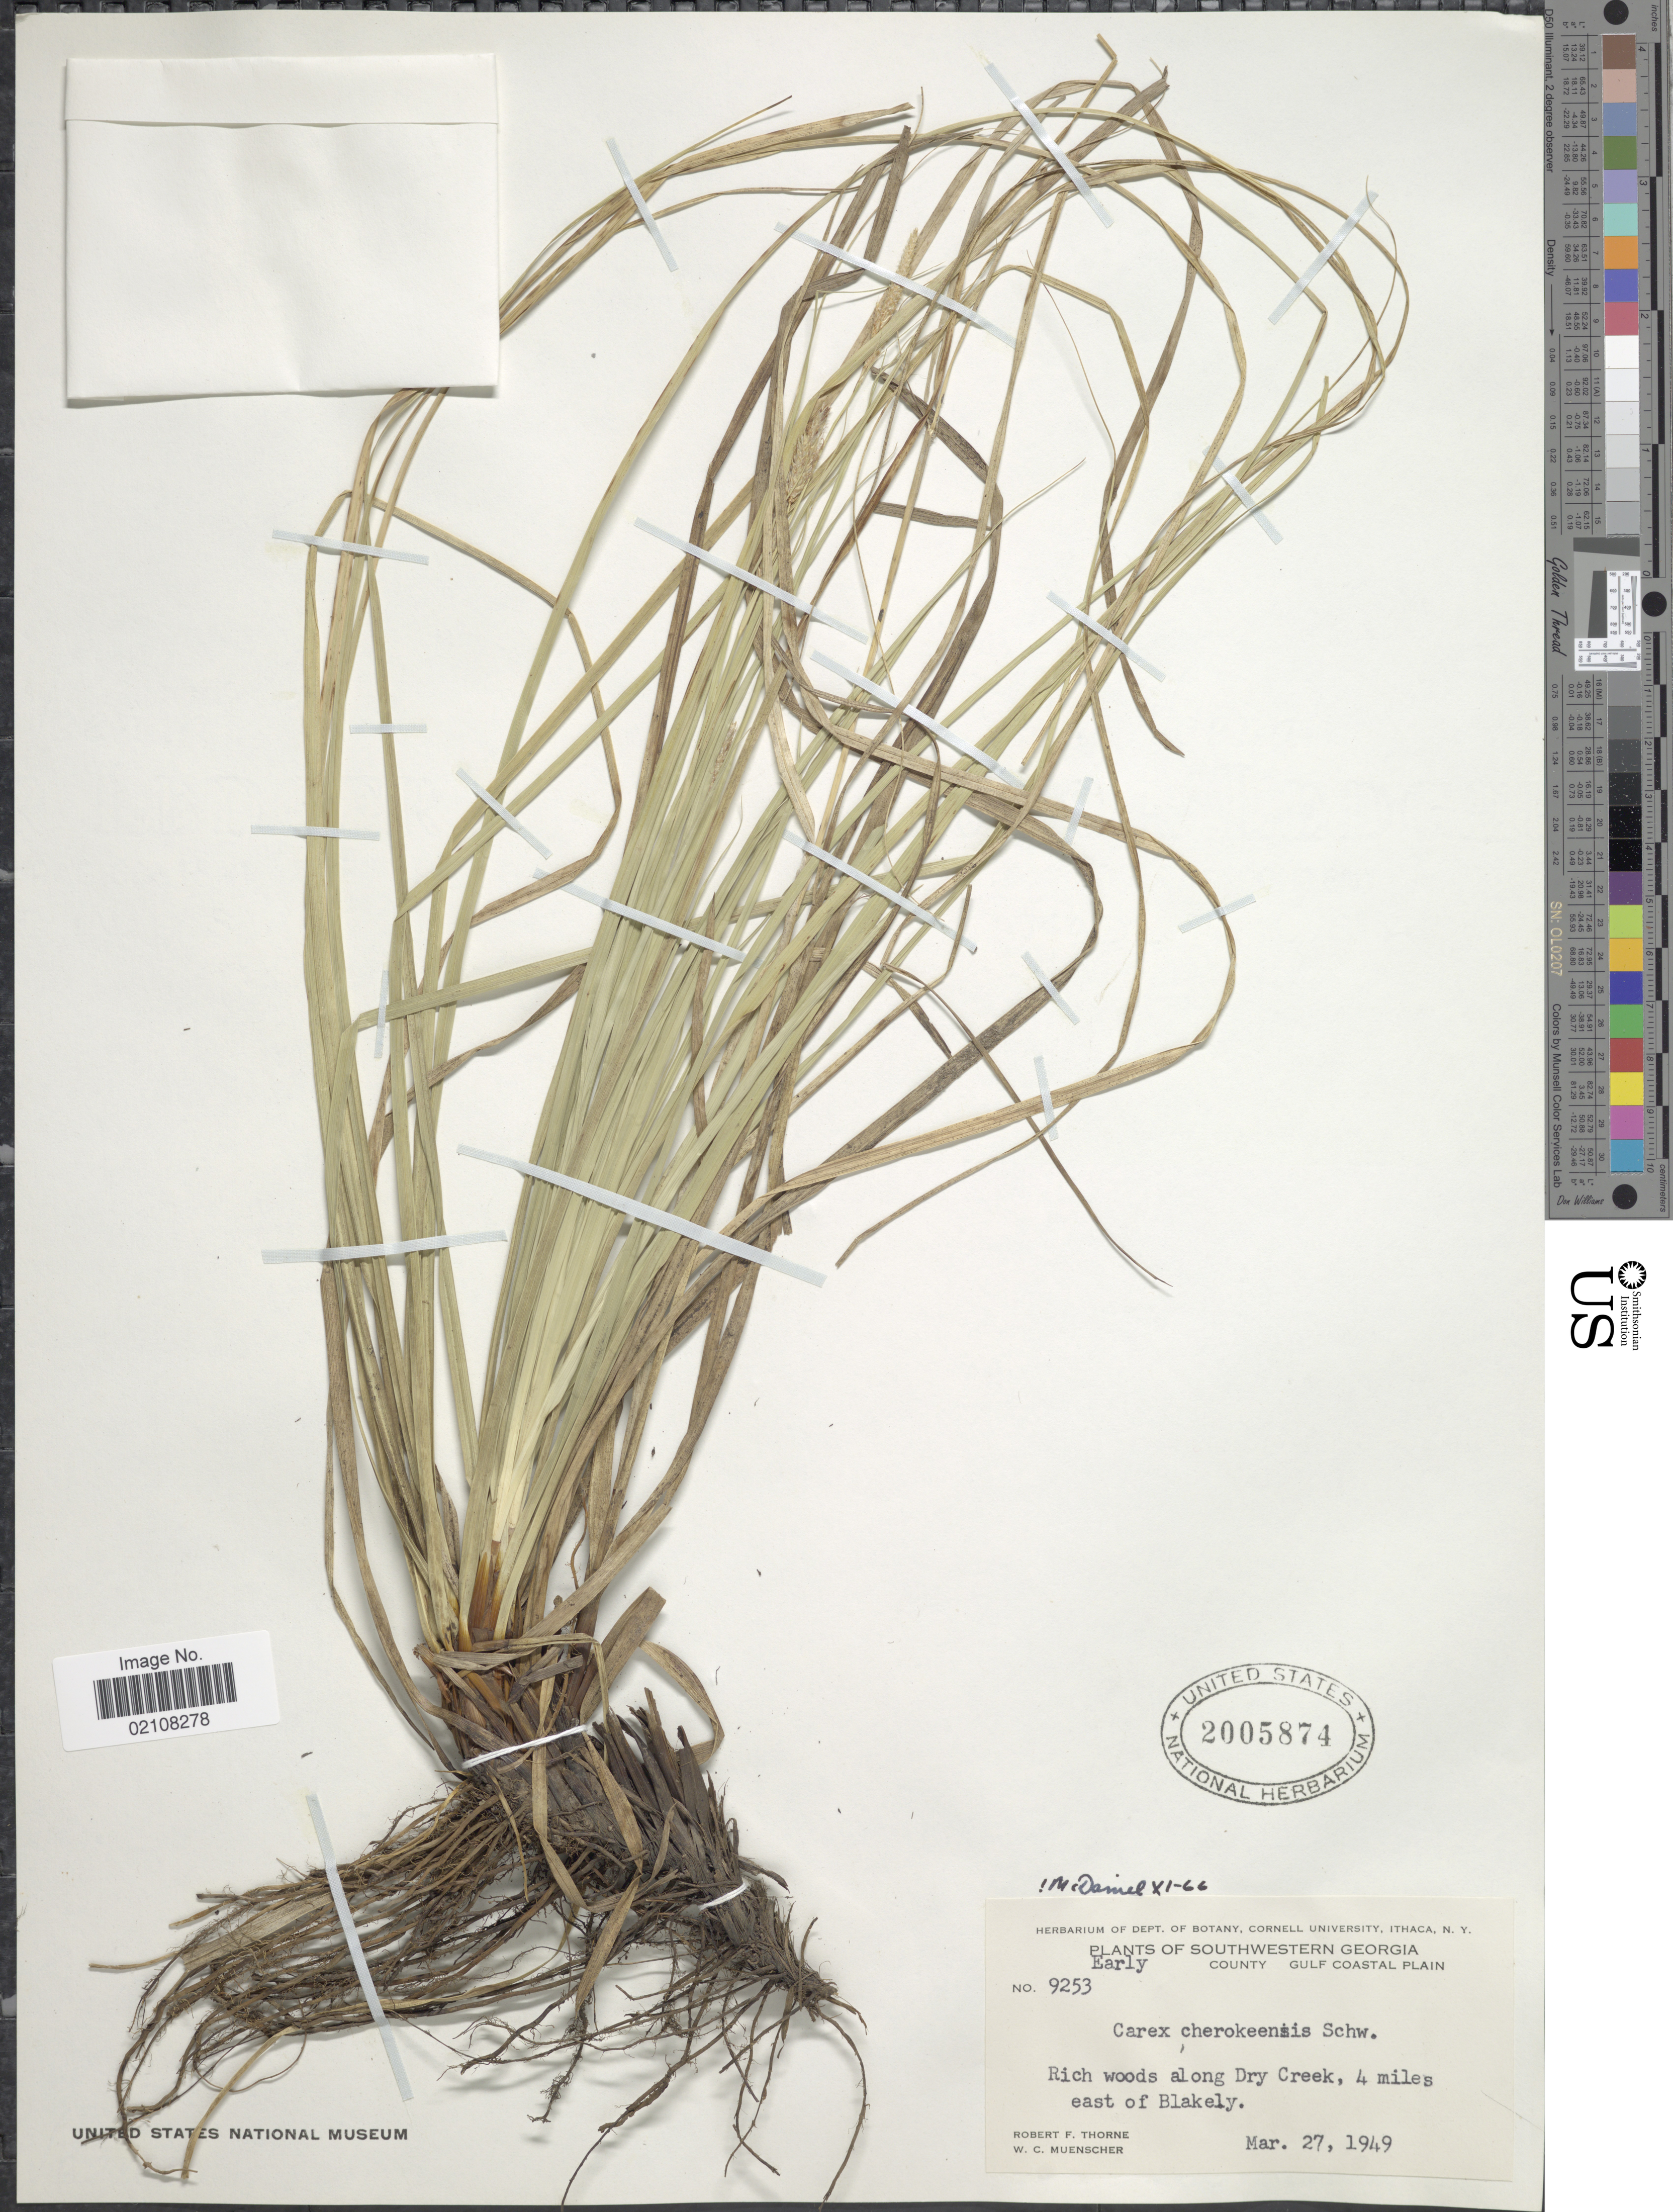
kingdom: Plantae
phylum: Tracheophyta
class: Liliopsida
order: Poales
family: Cyperaceae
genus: Carex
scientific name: Carex cherokeensis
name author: Schwein.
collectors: R. F. Thorne & W. Muenscher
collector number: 9253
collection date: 1949-03-27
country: United States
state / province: Georgia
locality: Southwestern Georgia, County Gulf Coastal Plain, Rich woods along Dry Creek, 4 miles east of Blakely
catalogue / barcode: US 2005874